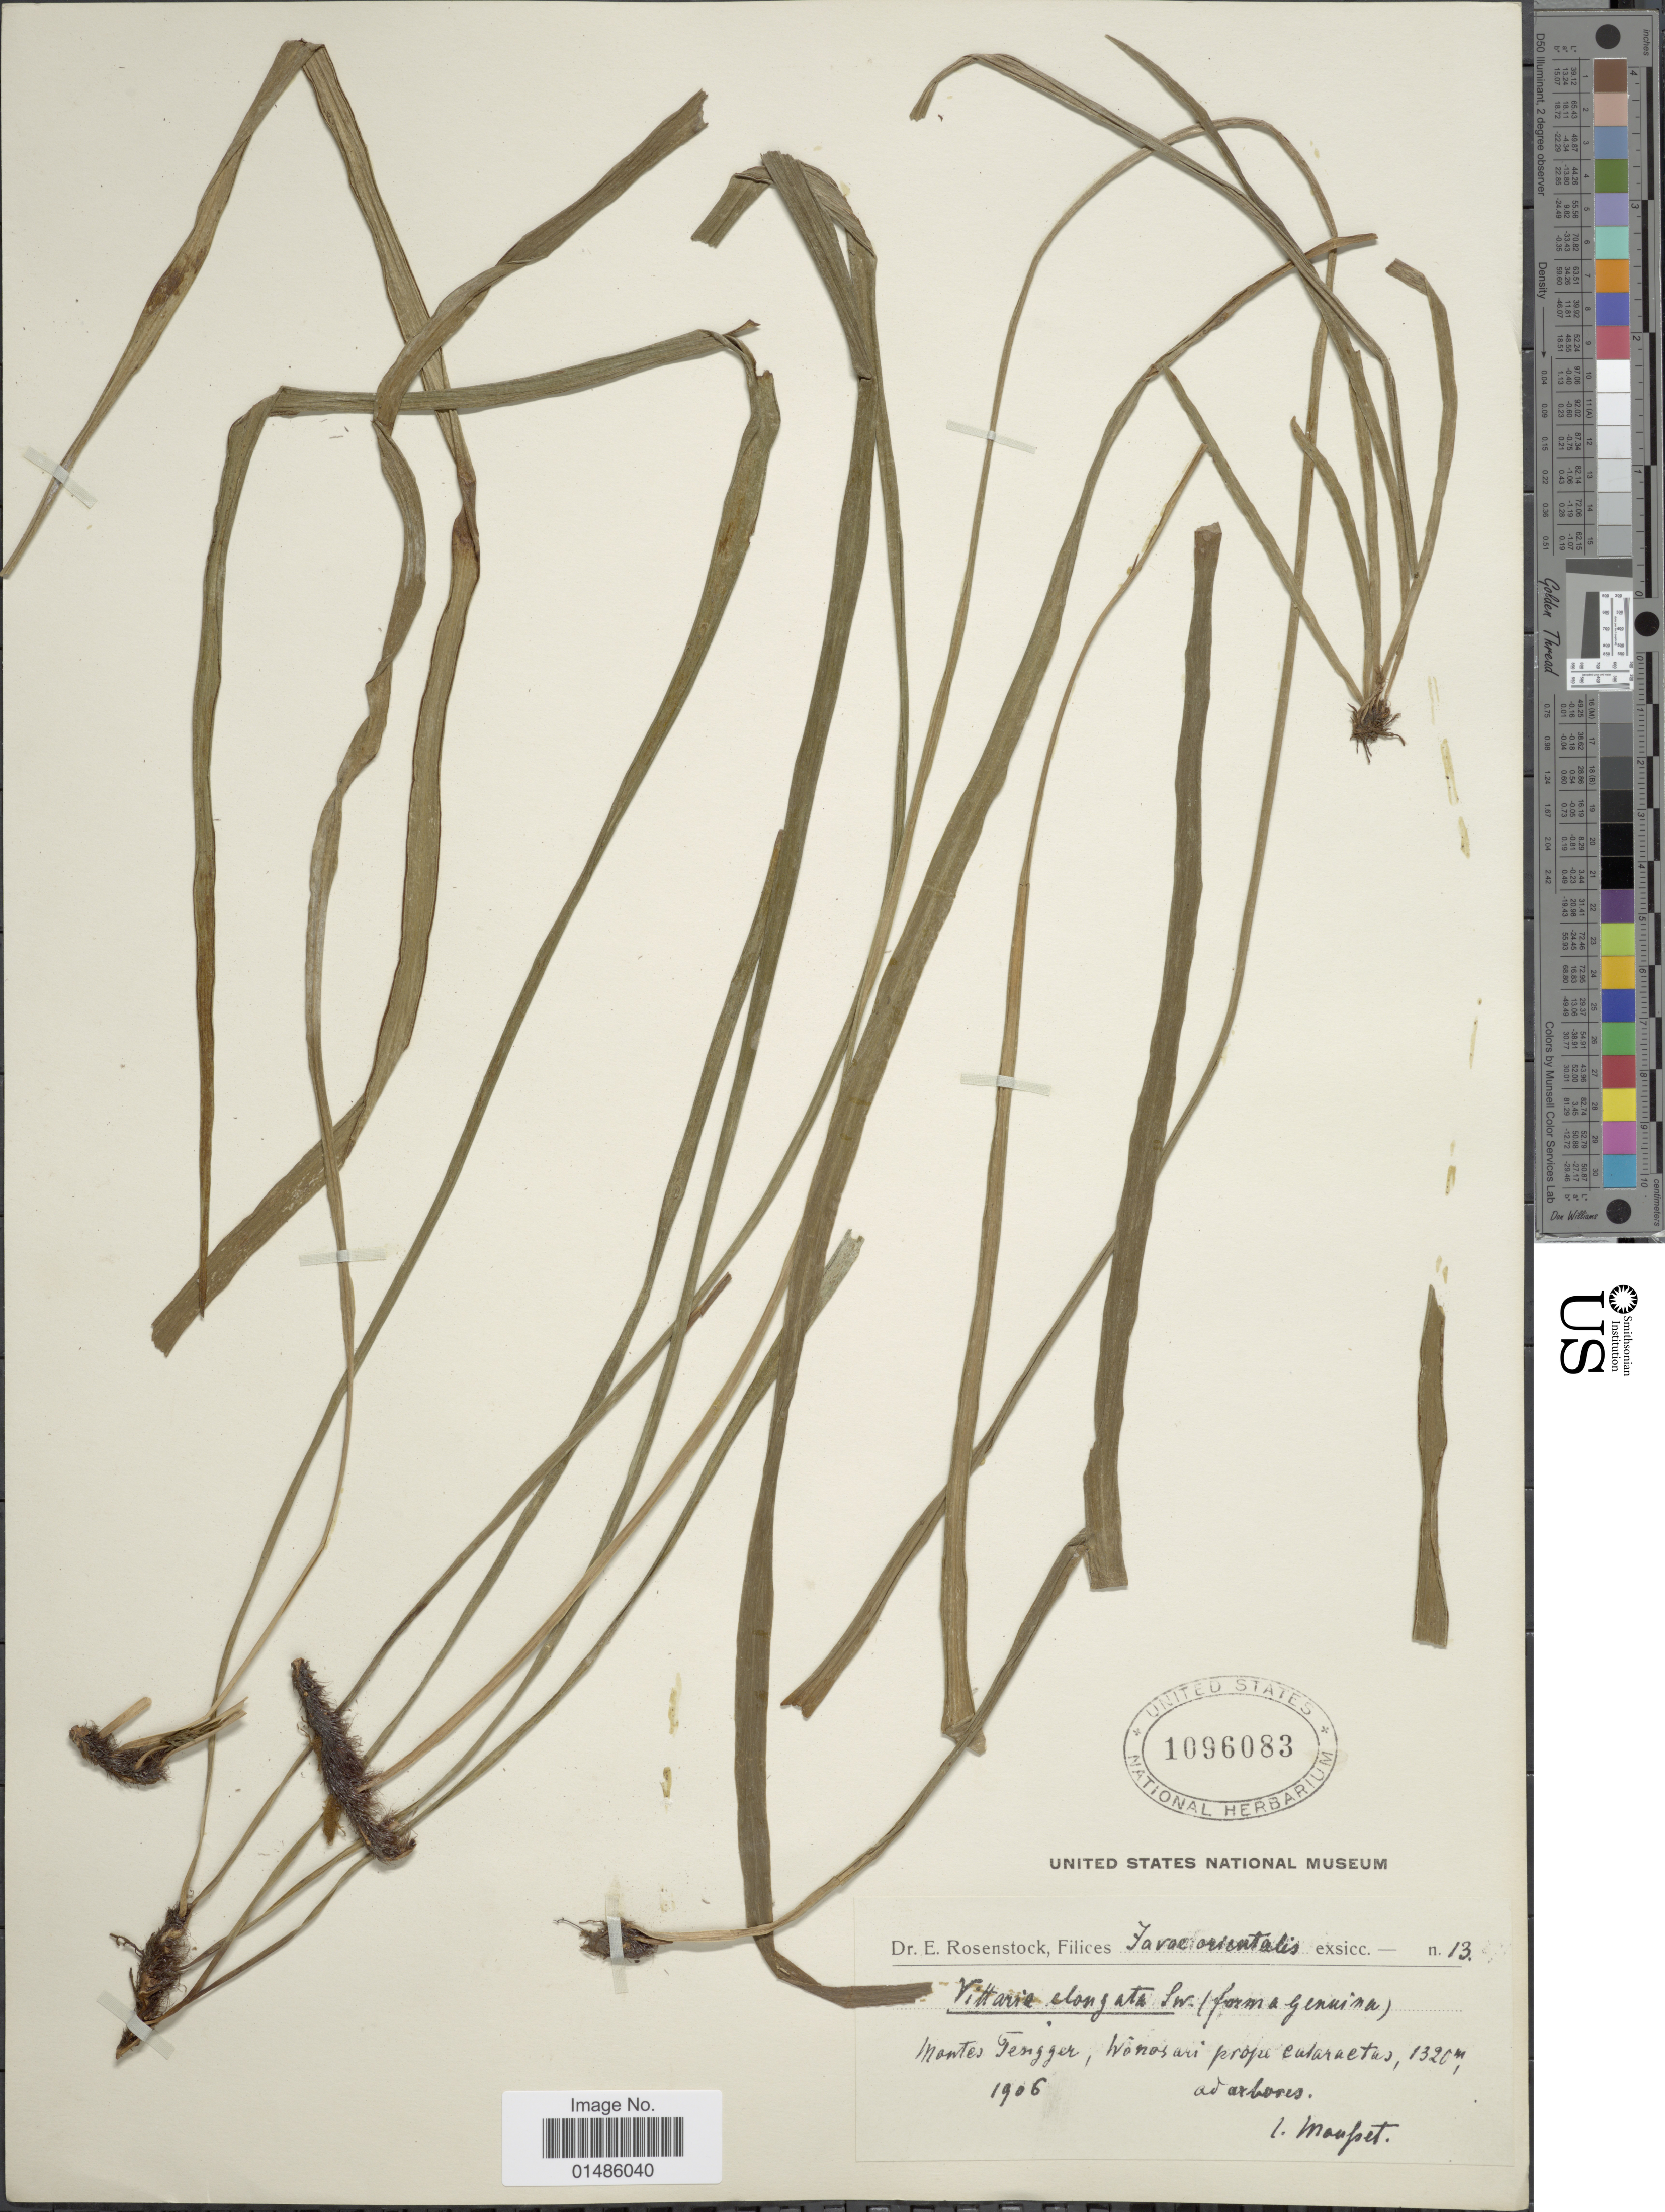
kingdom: Plantae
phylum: Tracheophyta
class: Polypodiopsida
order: Polypodiales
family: Pteridaceae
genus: Haplopteris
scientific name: Haplopteris elongata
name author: (Sw.) Crane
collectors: Mousset, --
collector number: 13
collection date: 1906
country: Indonesia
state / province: Java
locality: Montes Tengger, Wonosari prope cataractas, ad arbores.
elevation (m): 1320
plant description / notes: Corrected "Wonosari prope cularaetus." to Wonosari prope cataractas, ad arbores.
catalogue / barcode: US 1096083